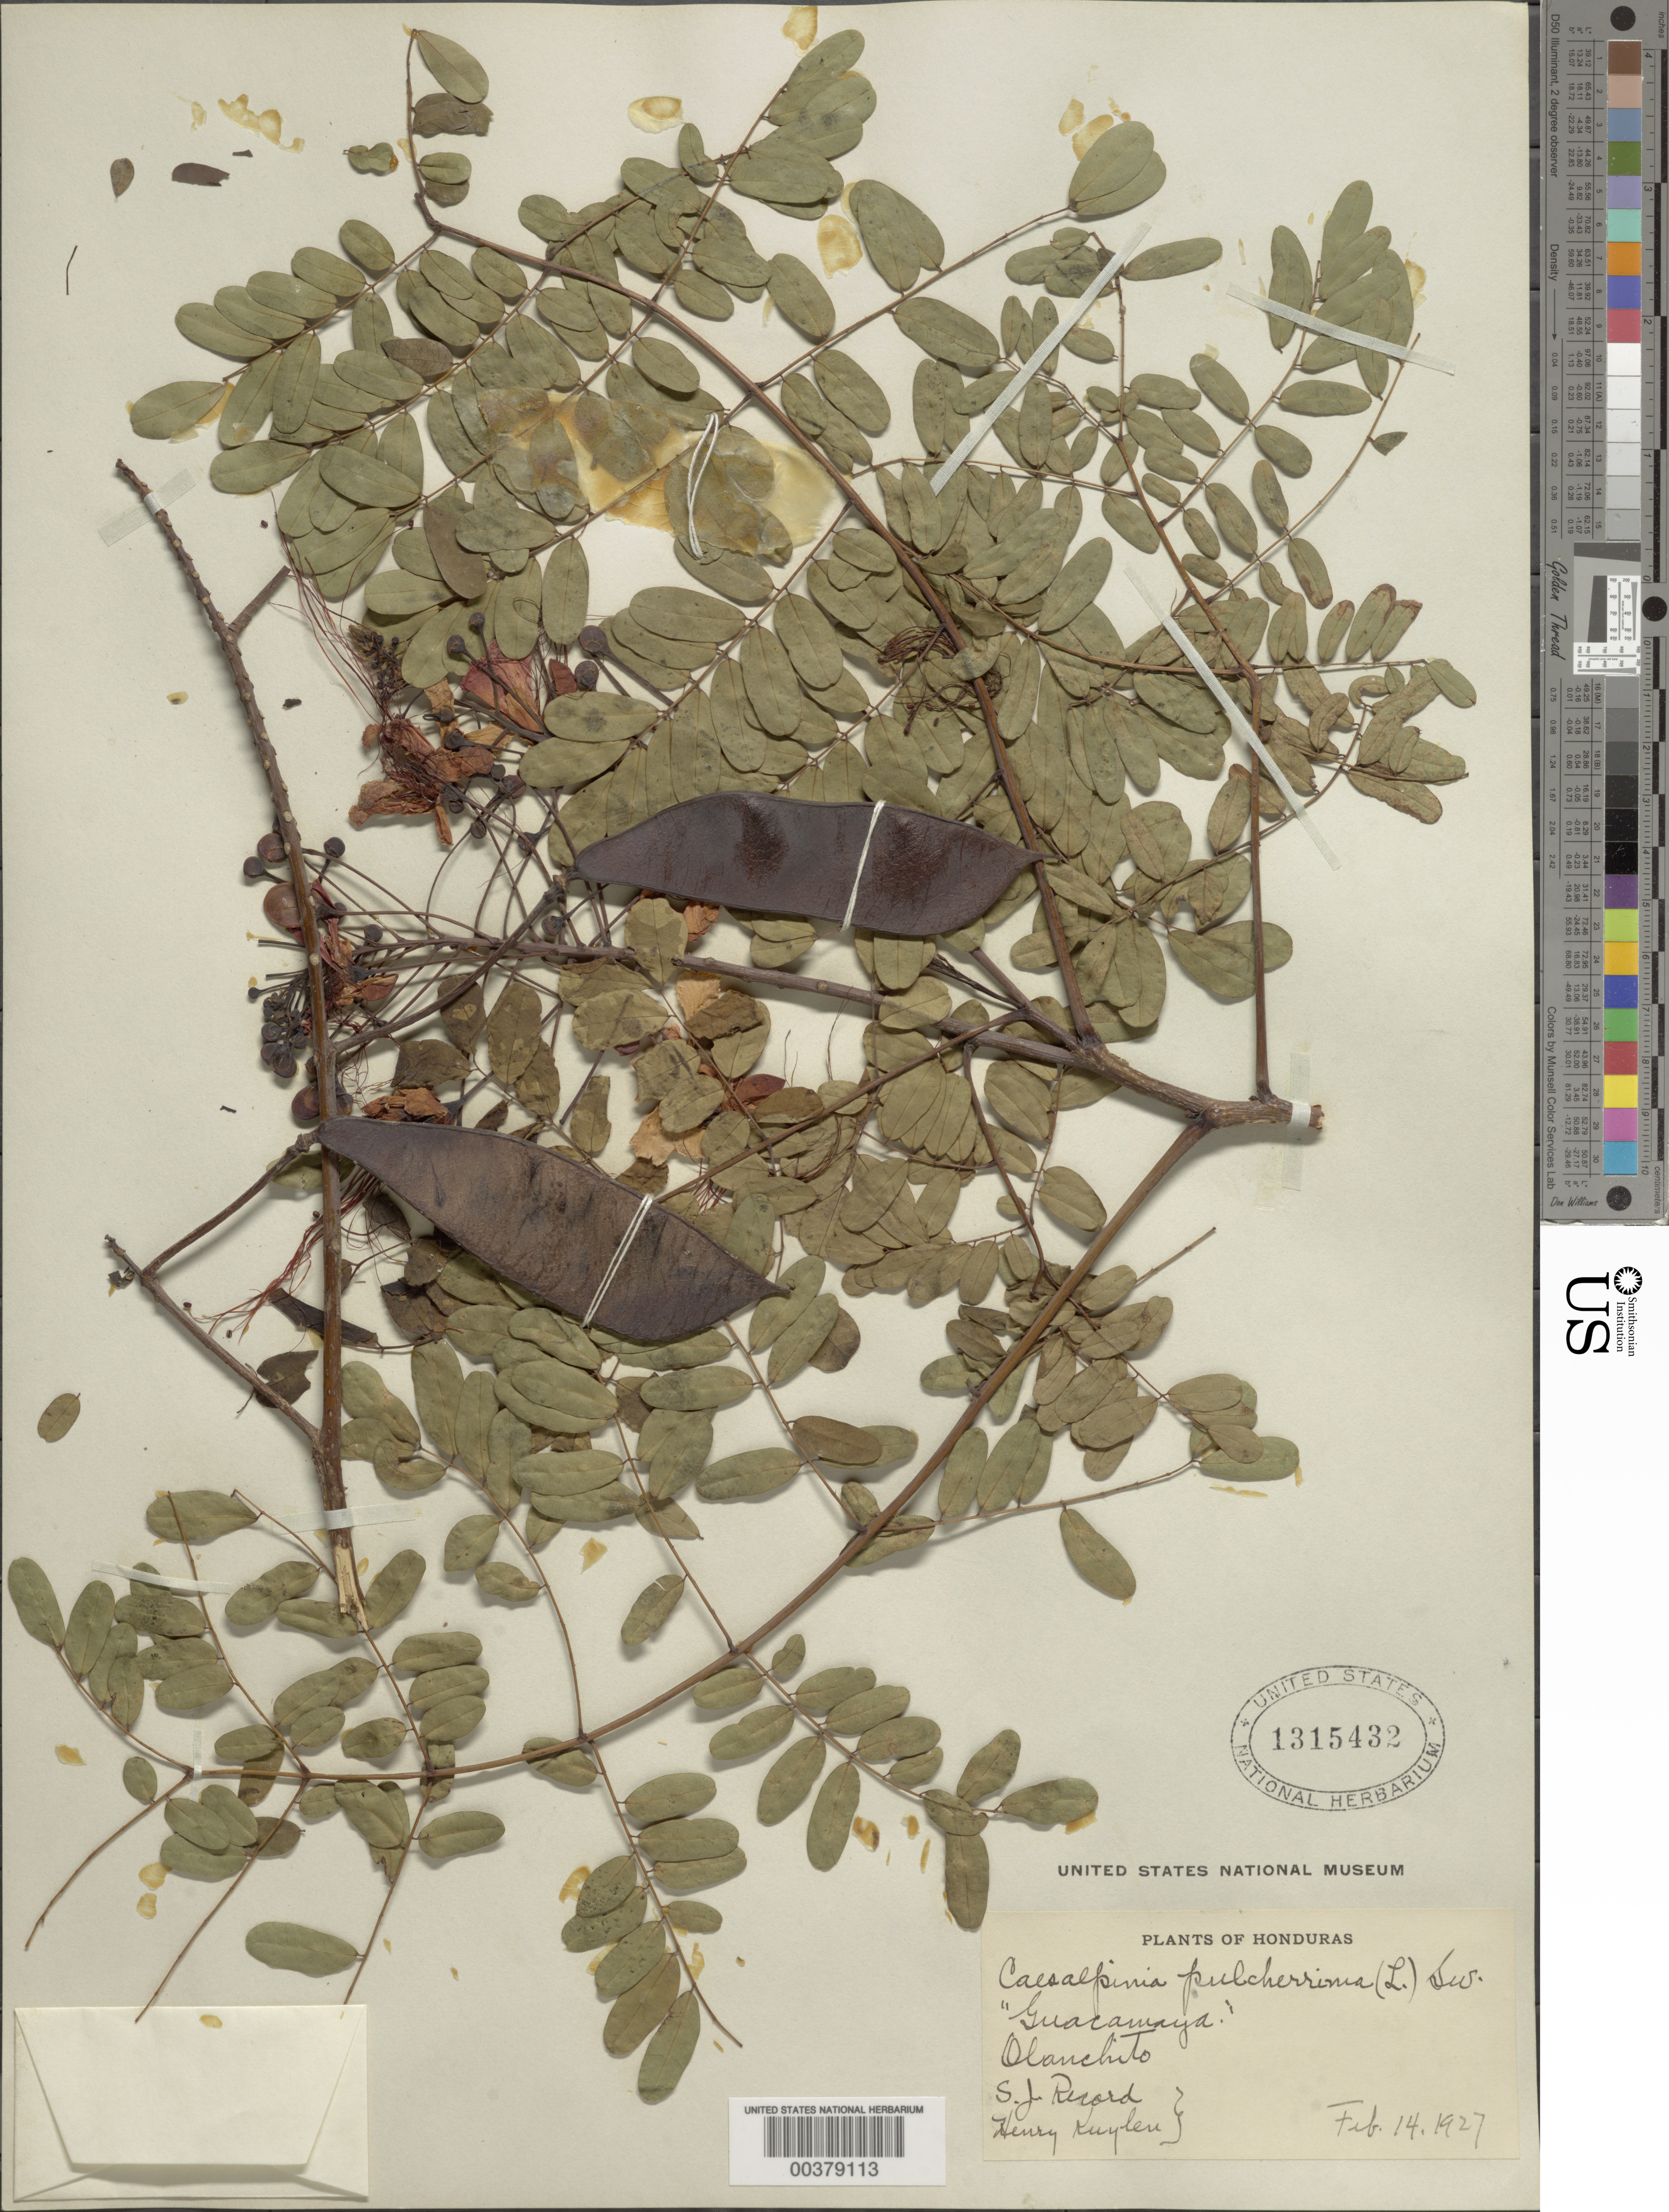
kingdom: Plantae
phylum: Tracheophyta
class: Magnoliopsida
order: Fabales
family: Fabaceae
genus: Caesalpinia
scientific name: Caesalpinia pulcherrima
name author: (L.) Sw.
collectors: S. J. Record & H. Kuylen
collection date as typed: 14 Feb 1927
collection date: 1927-02-14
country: Honduras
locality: Olanchito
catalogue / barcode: US 1315432